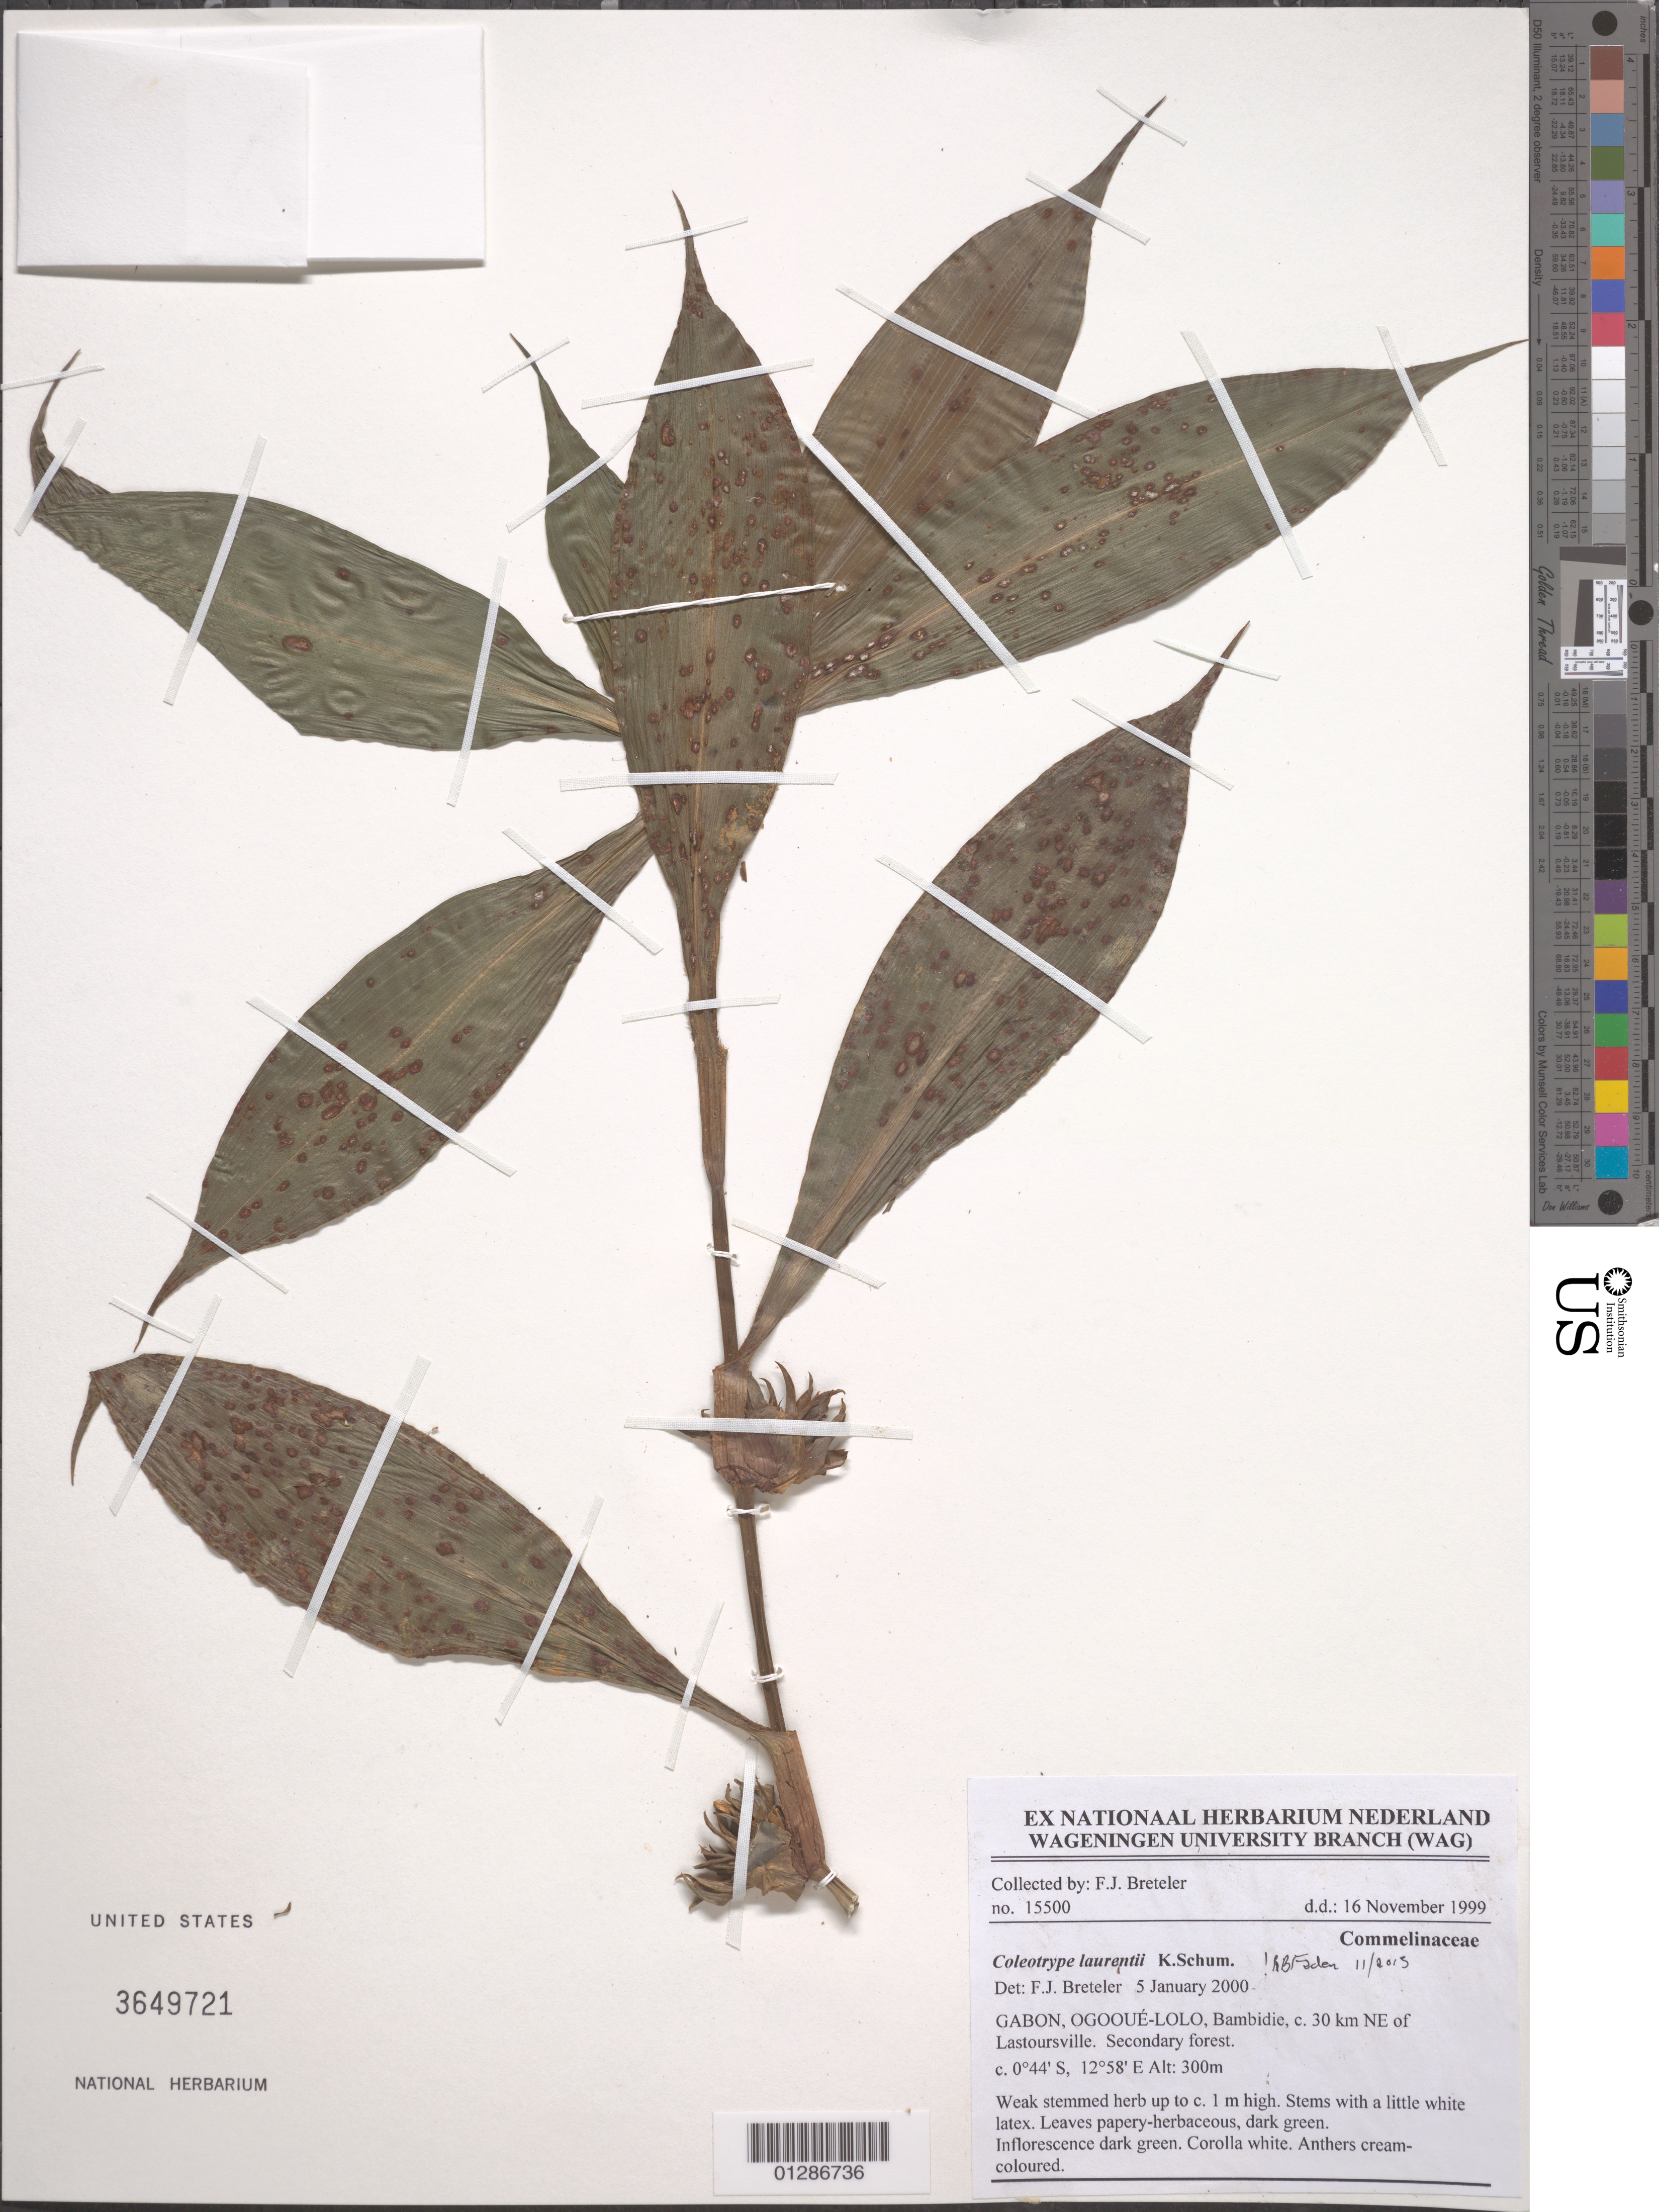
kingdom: Plantae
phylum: Tracheophyta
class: Liliopsida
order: Commelinales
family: Commelinaceae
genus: Coleotrype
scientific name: Coleotrype laurentii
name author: K. Schum.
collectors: F. J. Breteler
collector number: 15500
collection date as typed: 16 Nov 1999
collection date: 1999-11-16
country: Gabon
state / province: Ogooue-Lolo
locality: Bambidie, c. 30 km NE of Lastoursville.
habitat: Weak stemmed herb.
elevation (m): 300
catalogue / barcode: US 3649721